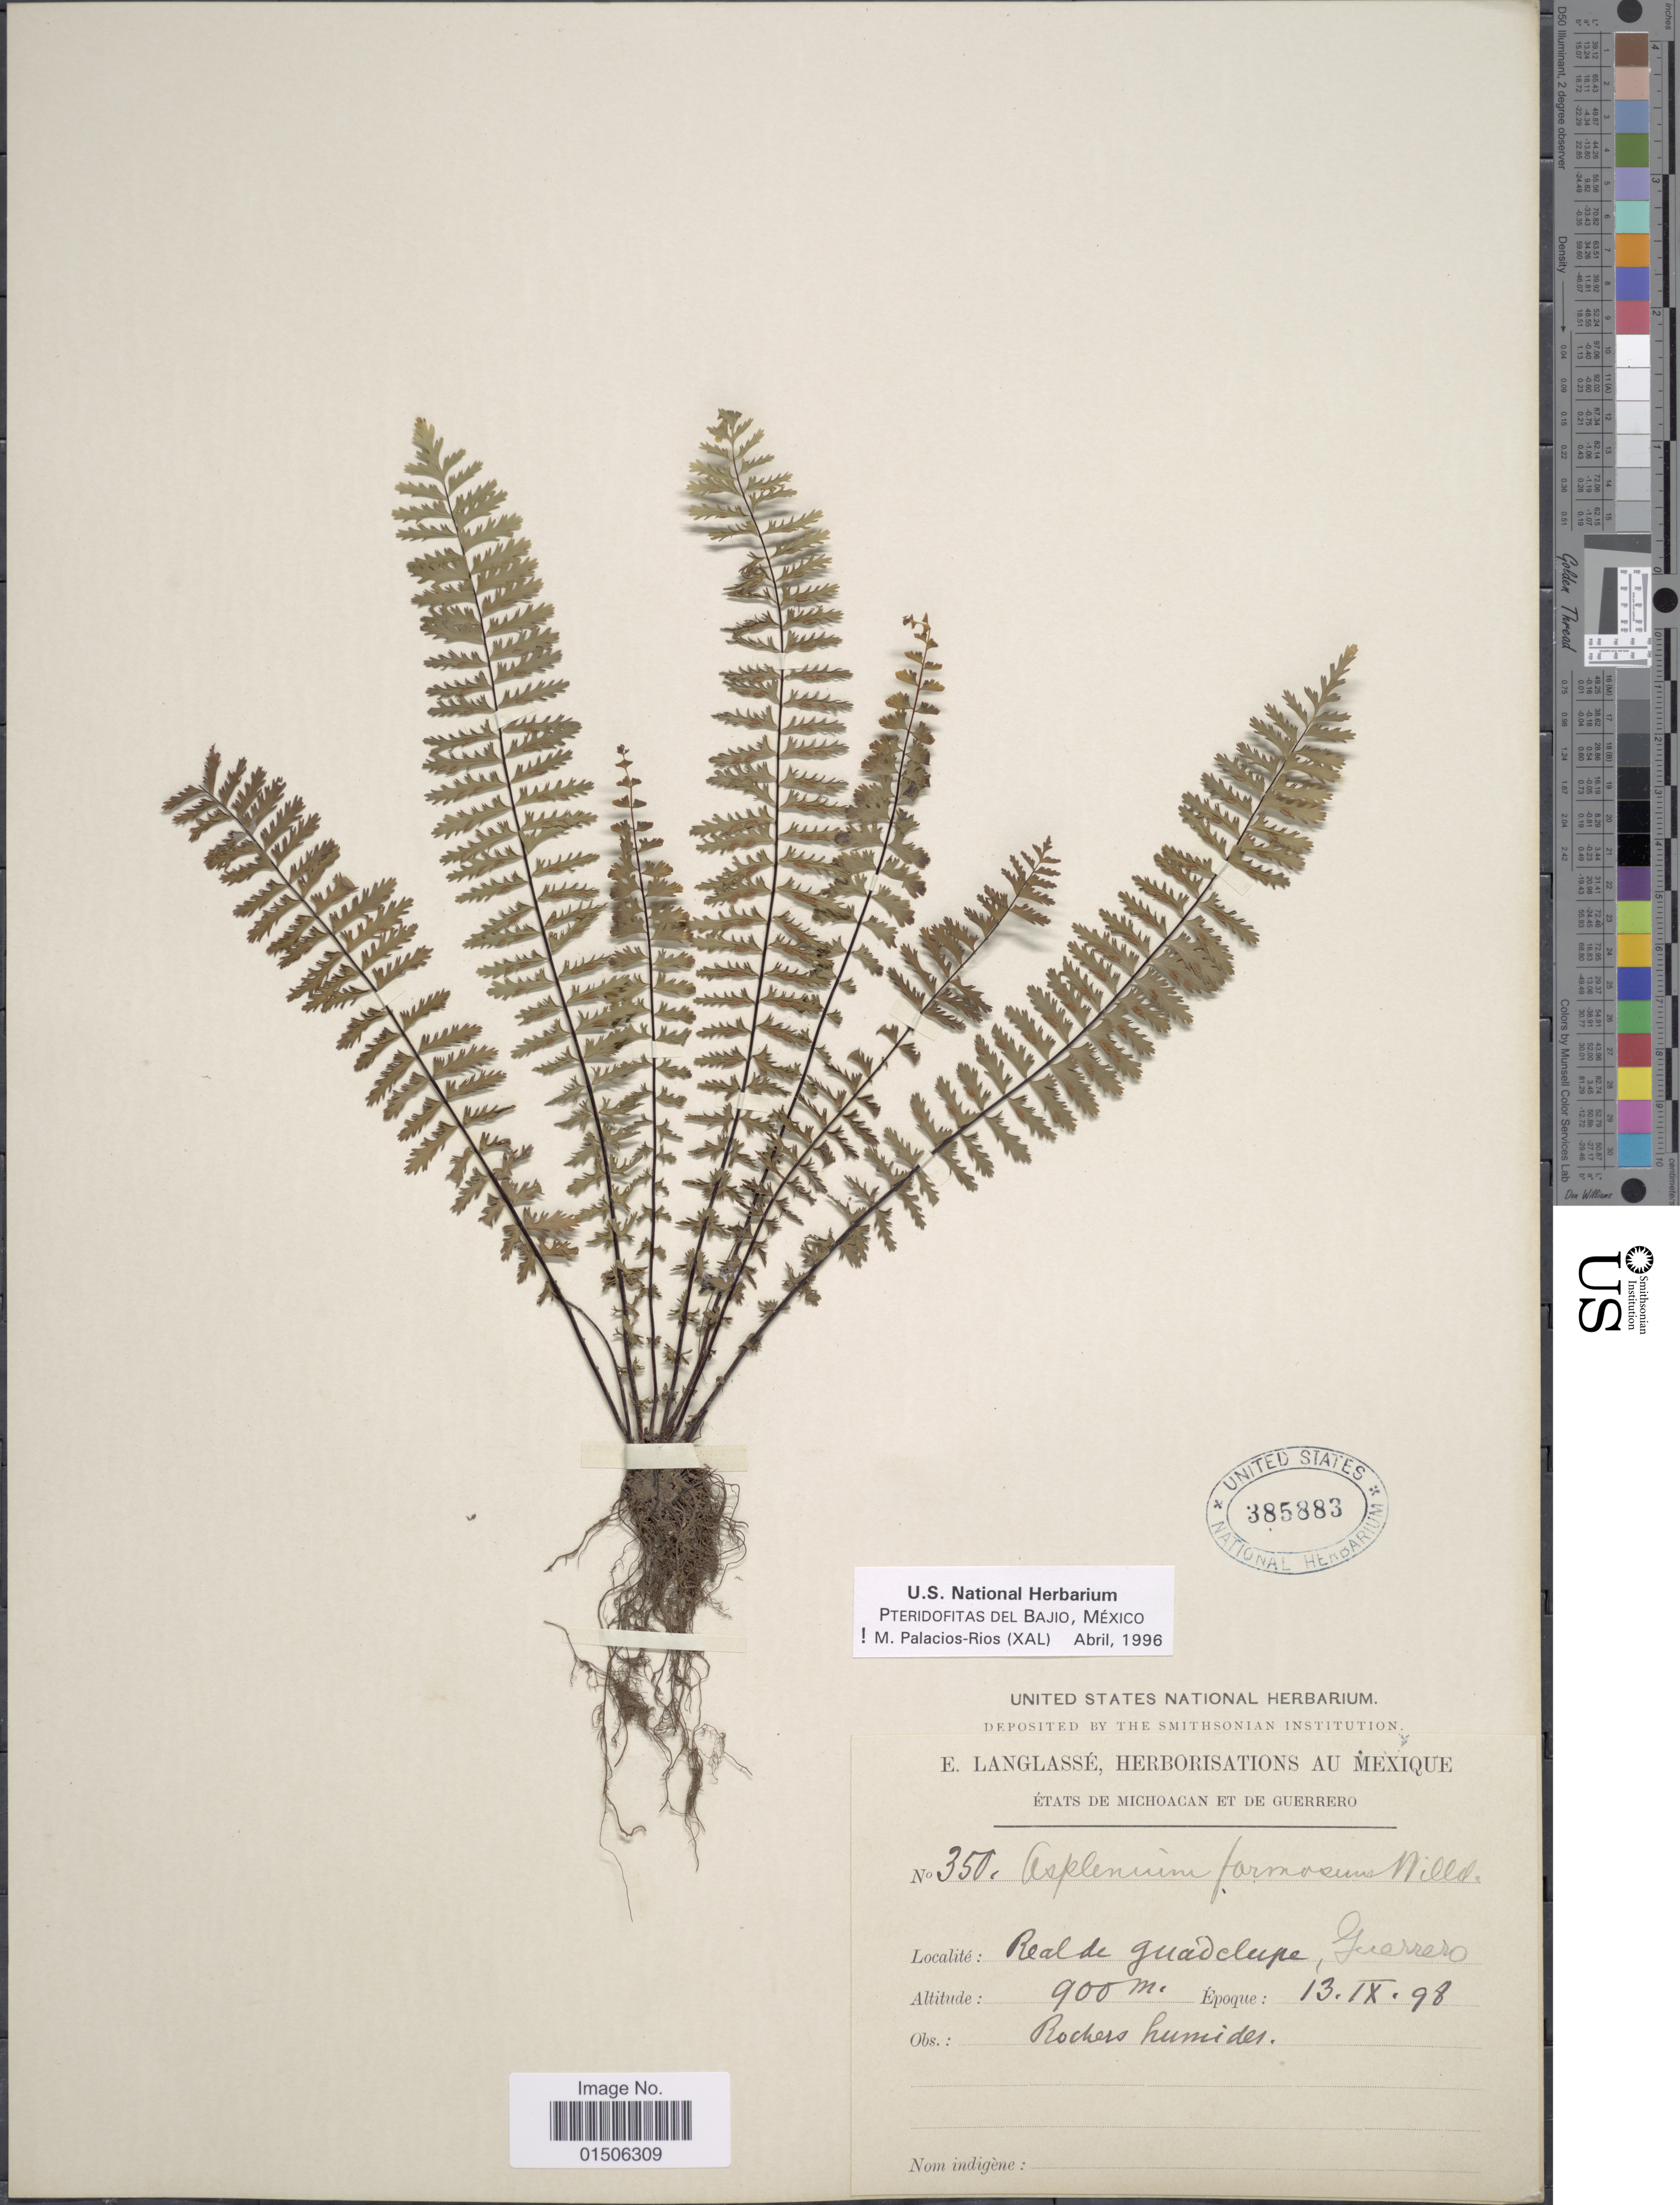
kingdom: Plantae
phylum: Tracheophyta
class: Polypodiopsida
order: Polypodiales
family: Aspleniaceae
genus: Asplenium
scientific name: Asplenium formosum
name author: Willd.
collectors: E. Langlassé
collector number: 350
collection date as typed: Transcribed d/m/y: 13/9/98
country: Mexico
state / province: Guerrero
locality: Real de Guadelupe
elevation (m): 900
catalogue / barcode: US 385883